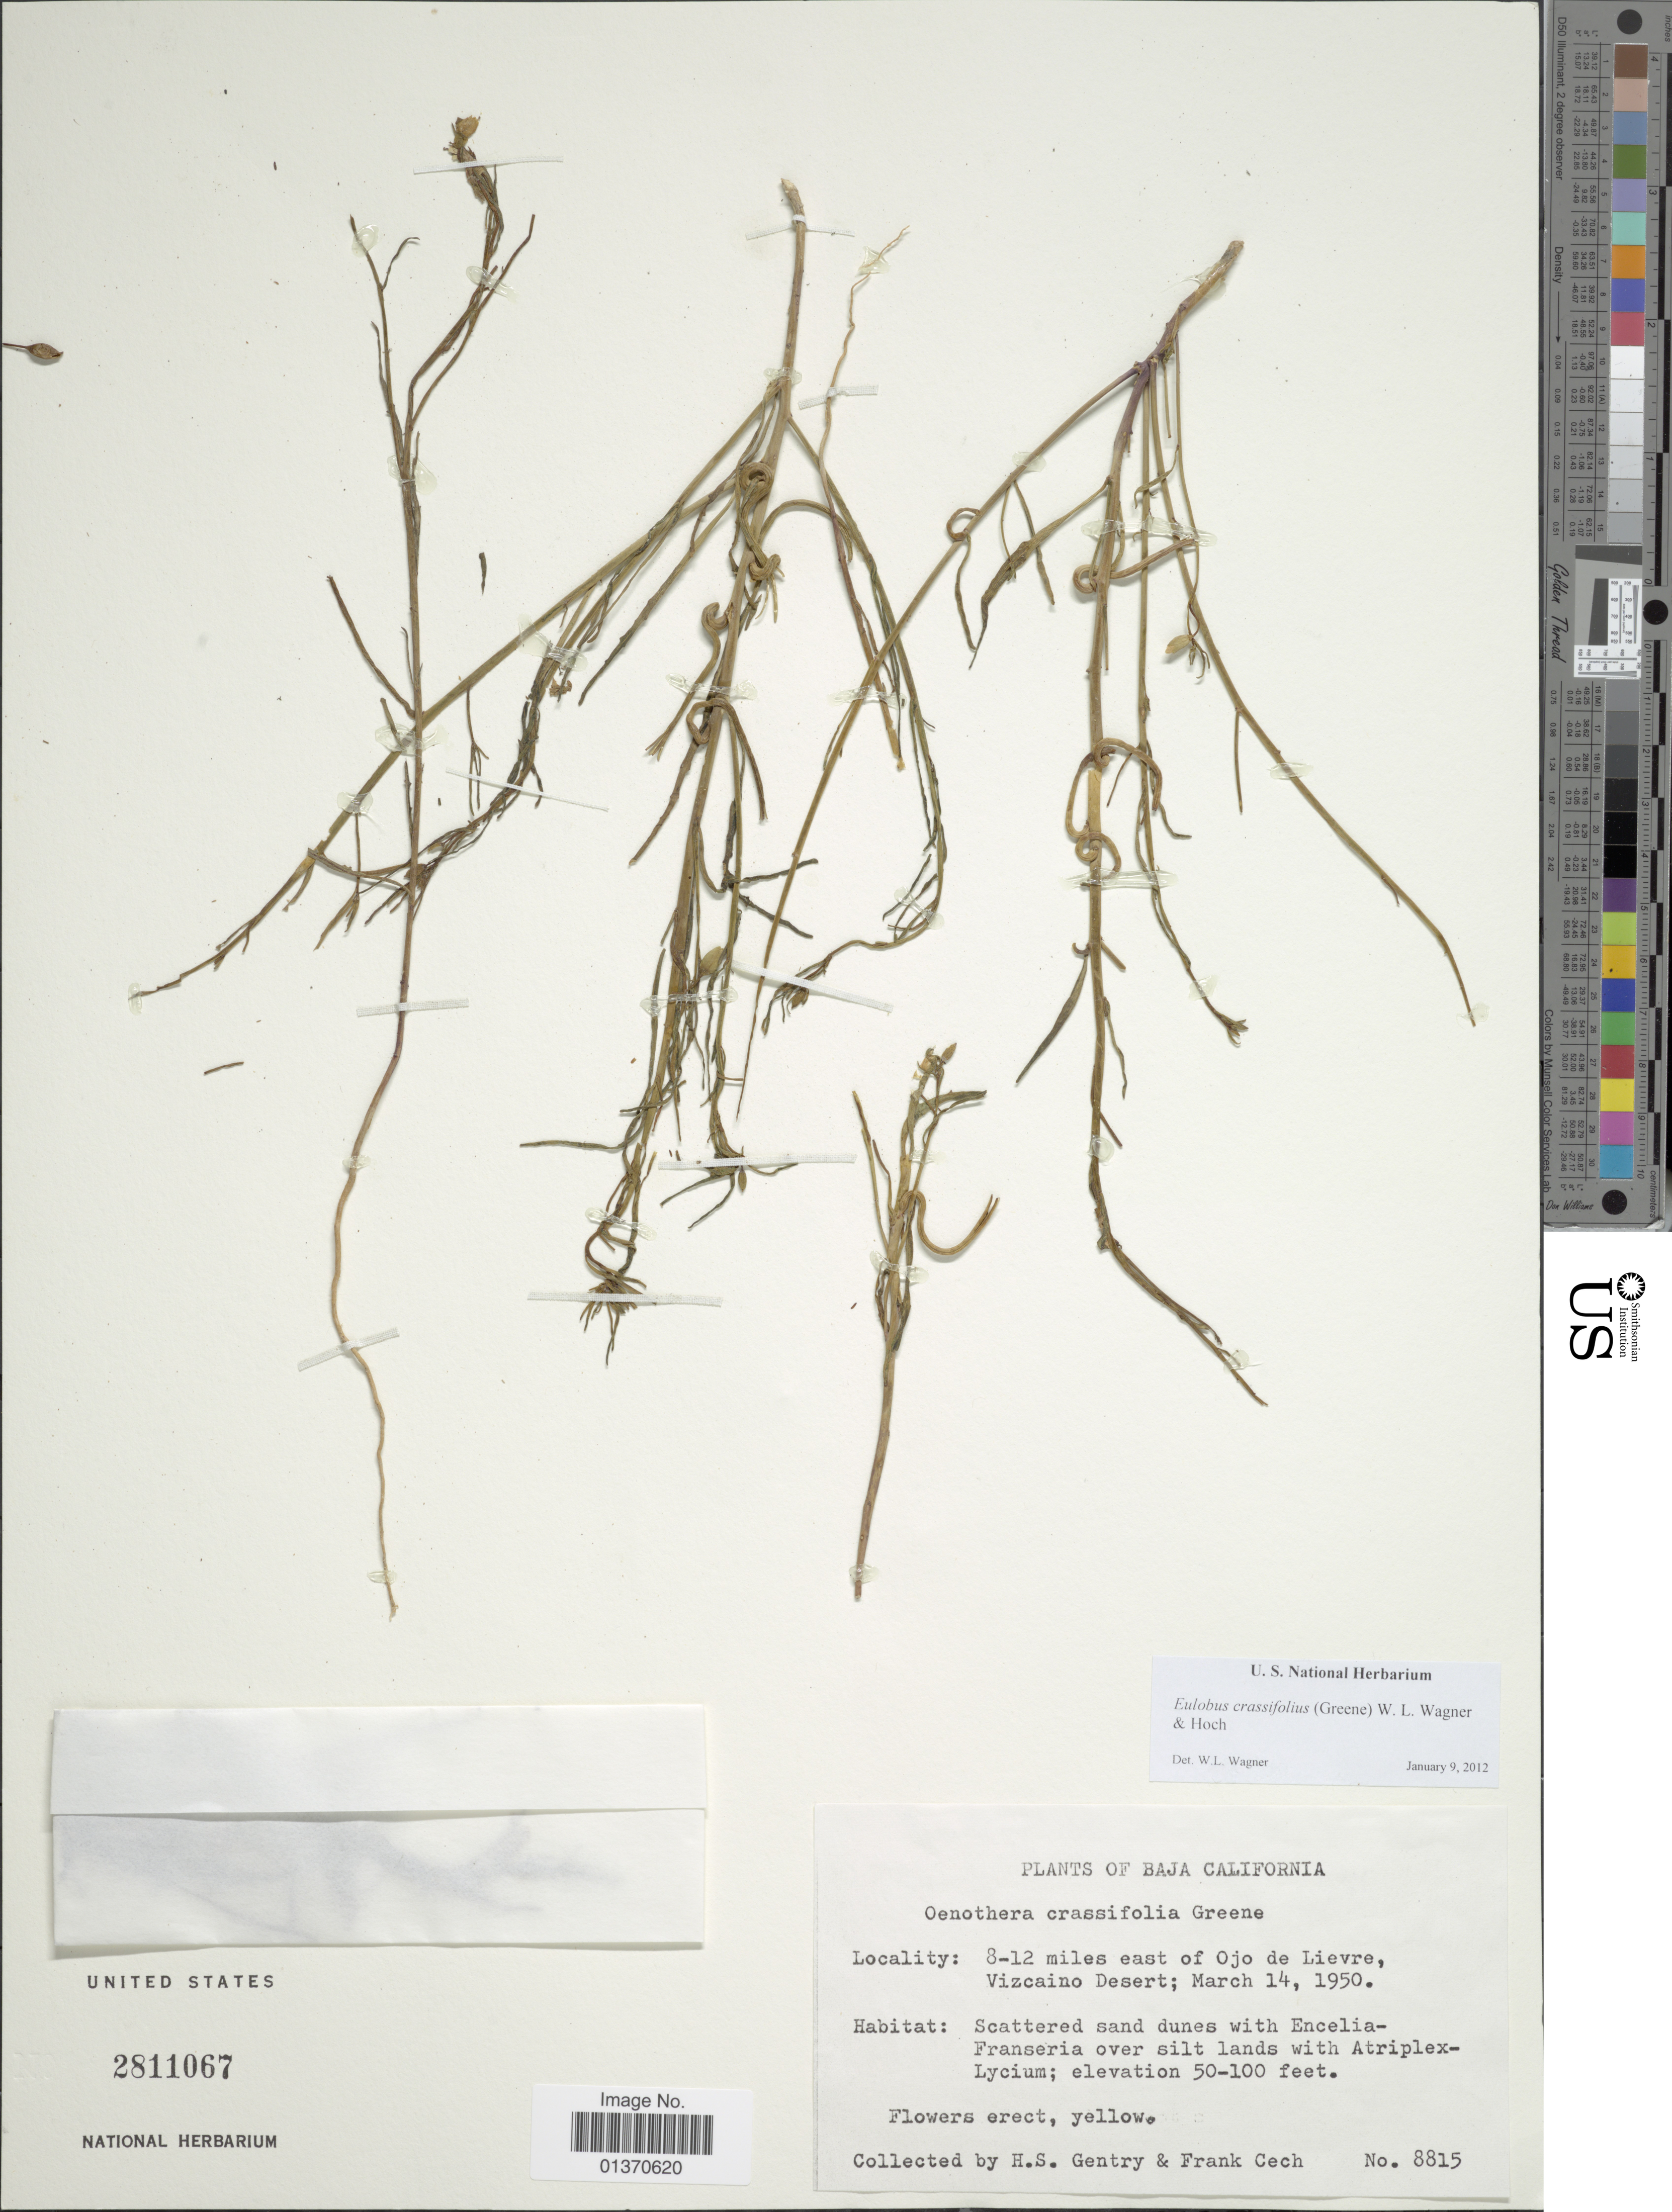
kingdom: Plantae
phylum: Tracheophyta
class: Magnoliopsida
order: Myrtales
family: Onagraceae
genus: Eulobus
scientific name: Eulobus crassifolius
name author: (Greene) W.L. Wagner & Hoch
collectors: H. S. Gentry & F. Cech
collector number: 8815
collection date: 1950-03-14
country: Mexico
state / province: Baja California Sur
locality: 8-12 miles east of Ojo de Lievre, Vizcaino Desert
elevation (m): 15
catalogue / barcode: US 2811067